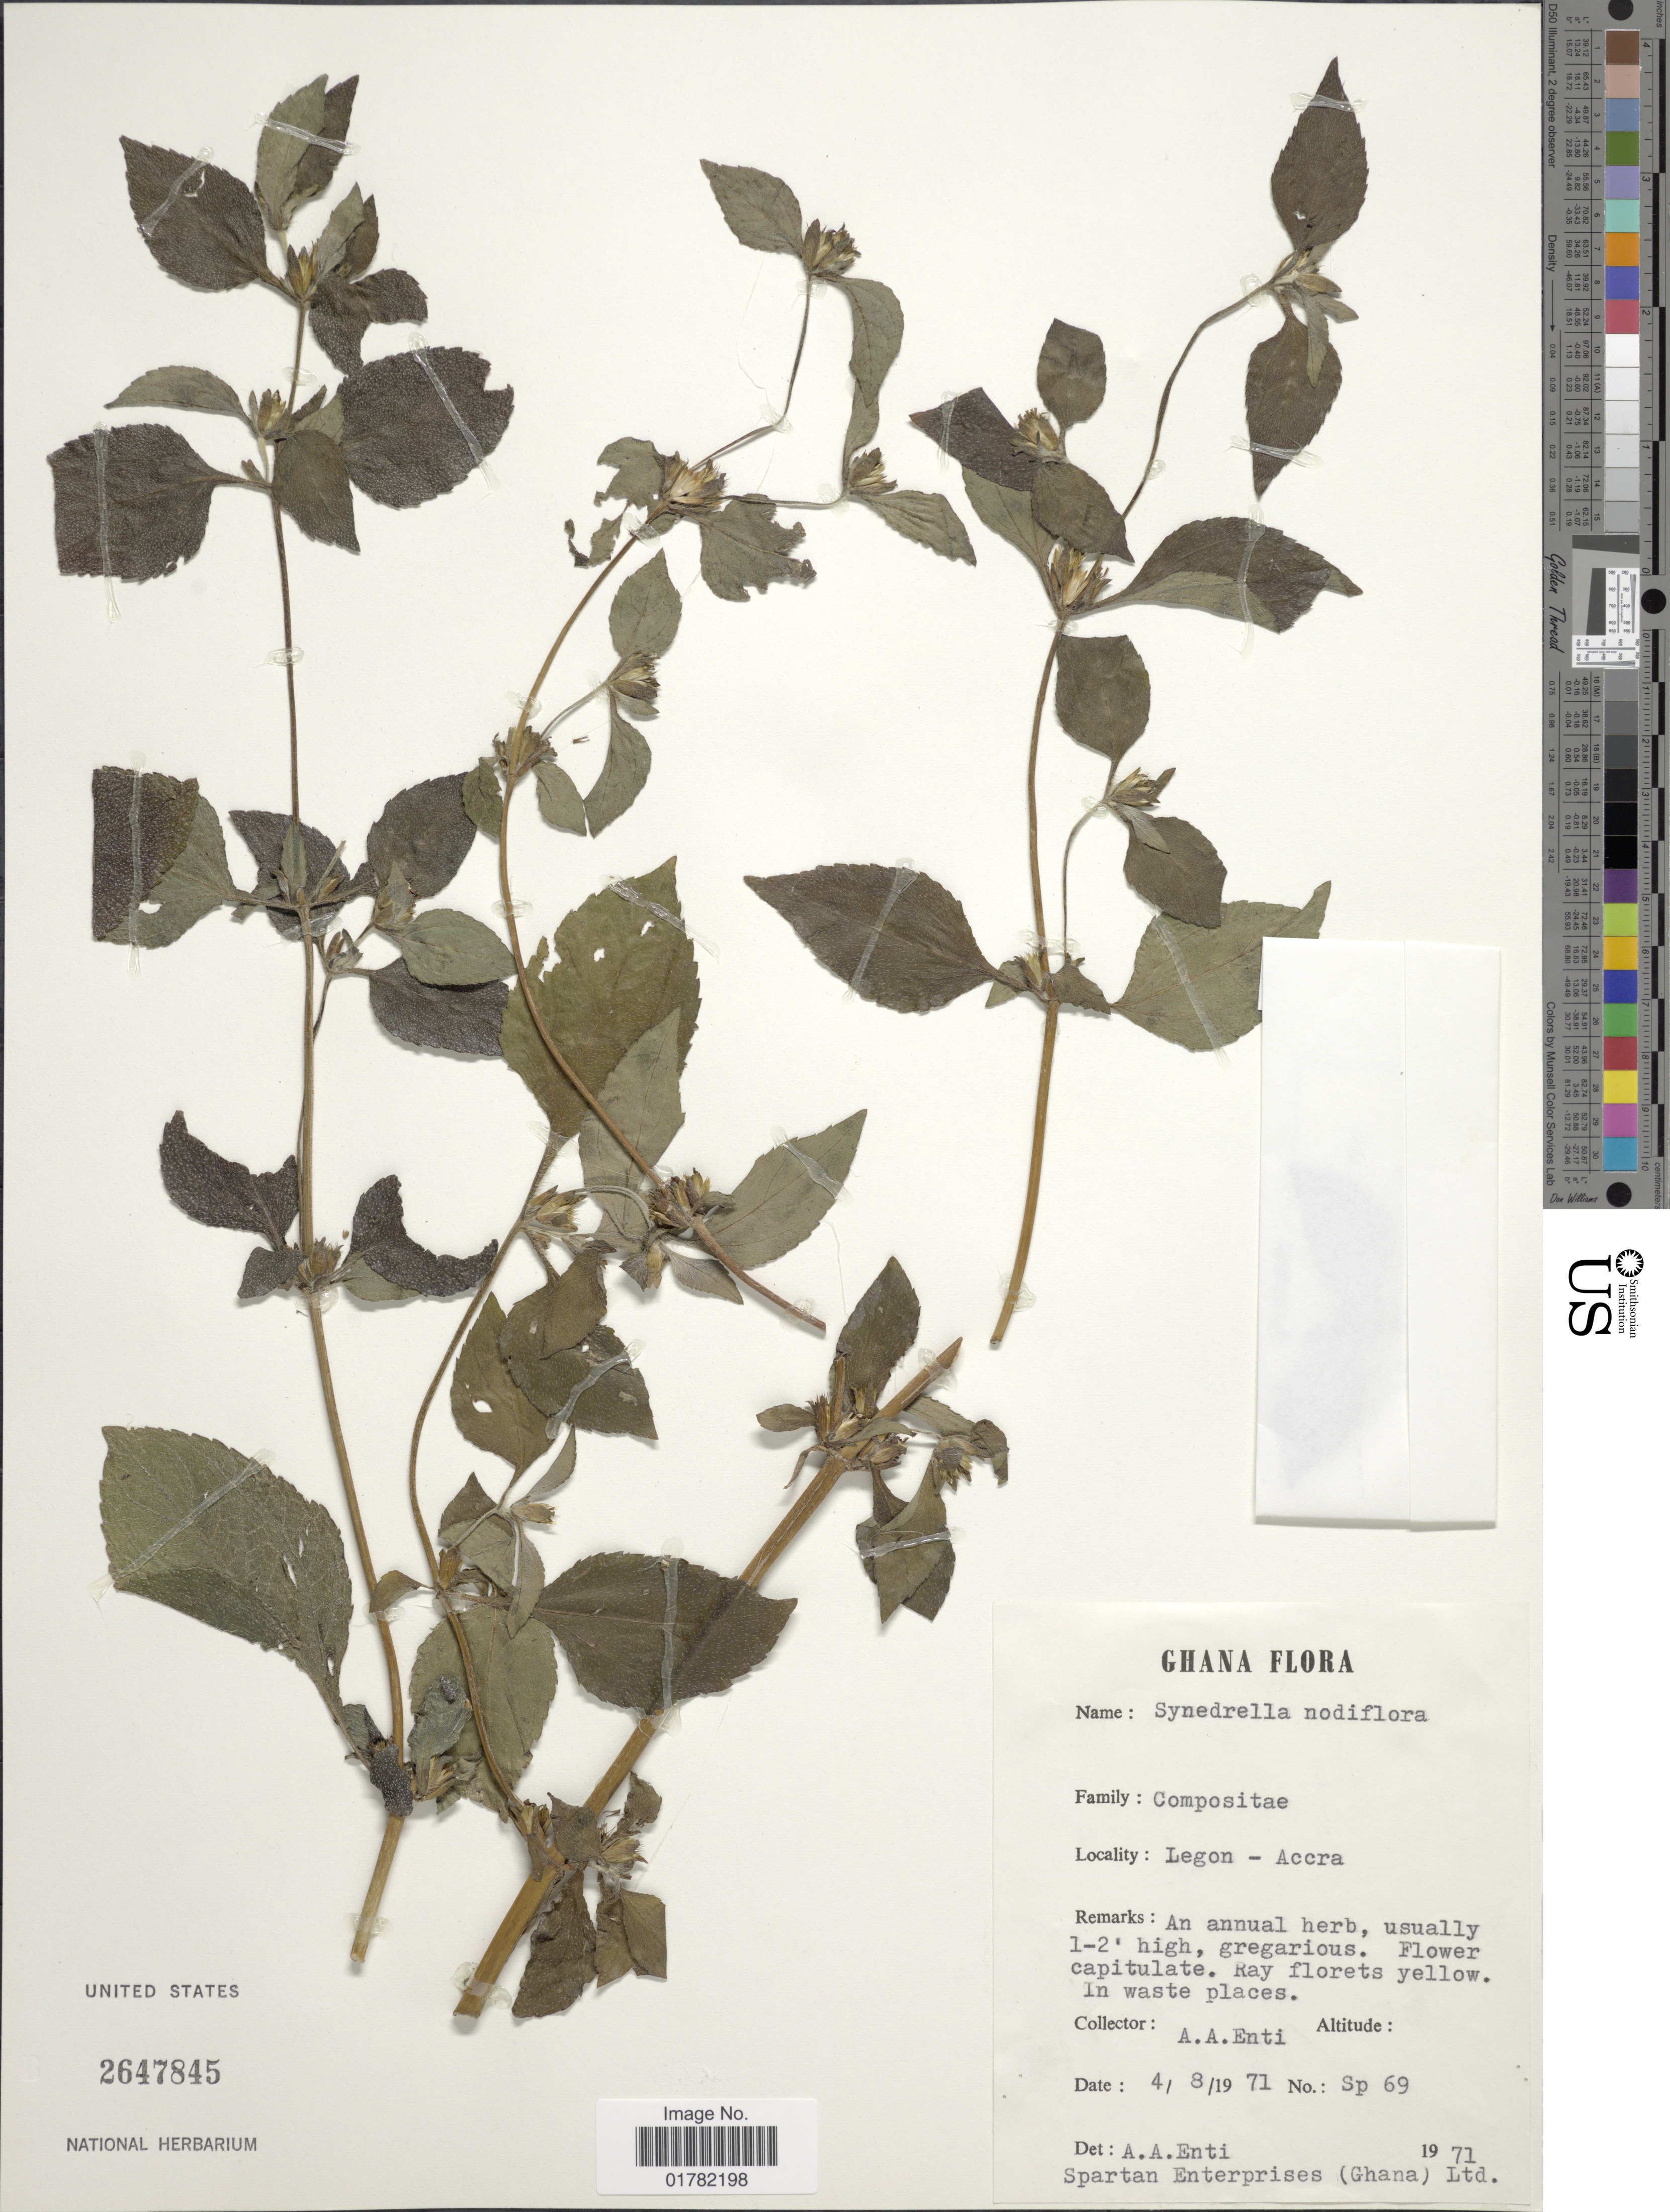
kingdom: Plantae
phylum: Tracheophyta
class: Magnoliopsida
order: Asterales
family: Asteraceae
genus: Synedrella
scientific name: Synedrella nodiflora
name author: (L.) Gaertn.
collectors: A. Enti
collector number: Sp 69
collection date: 1971-08-04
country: Ghana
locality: Legon - Accra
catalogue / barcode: US 2647845